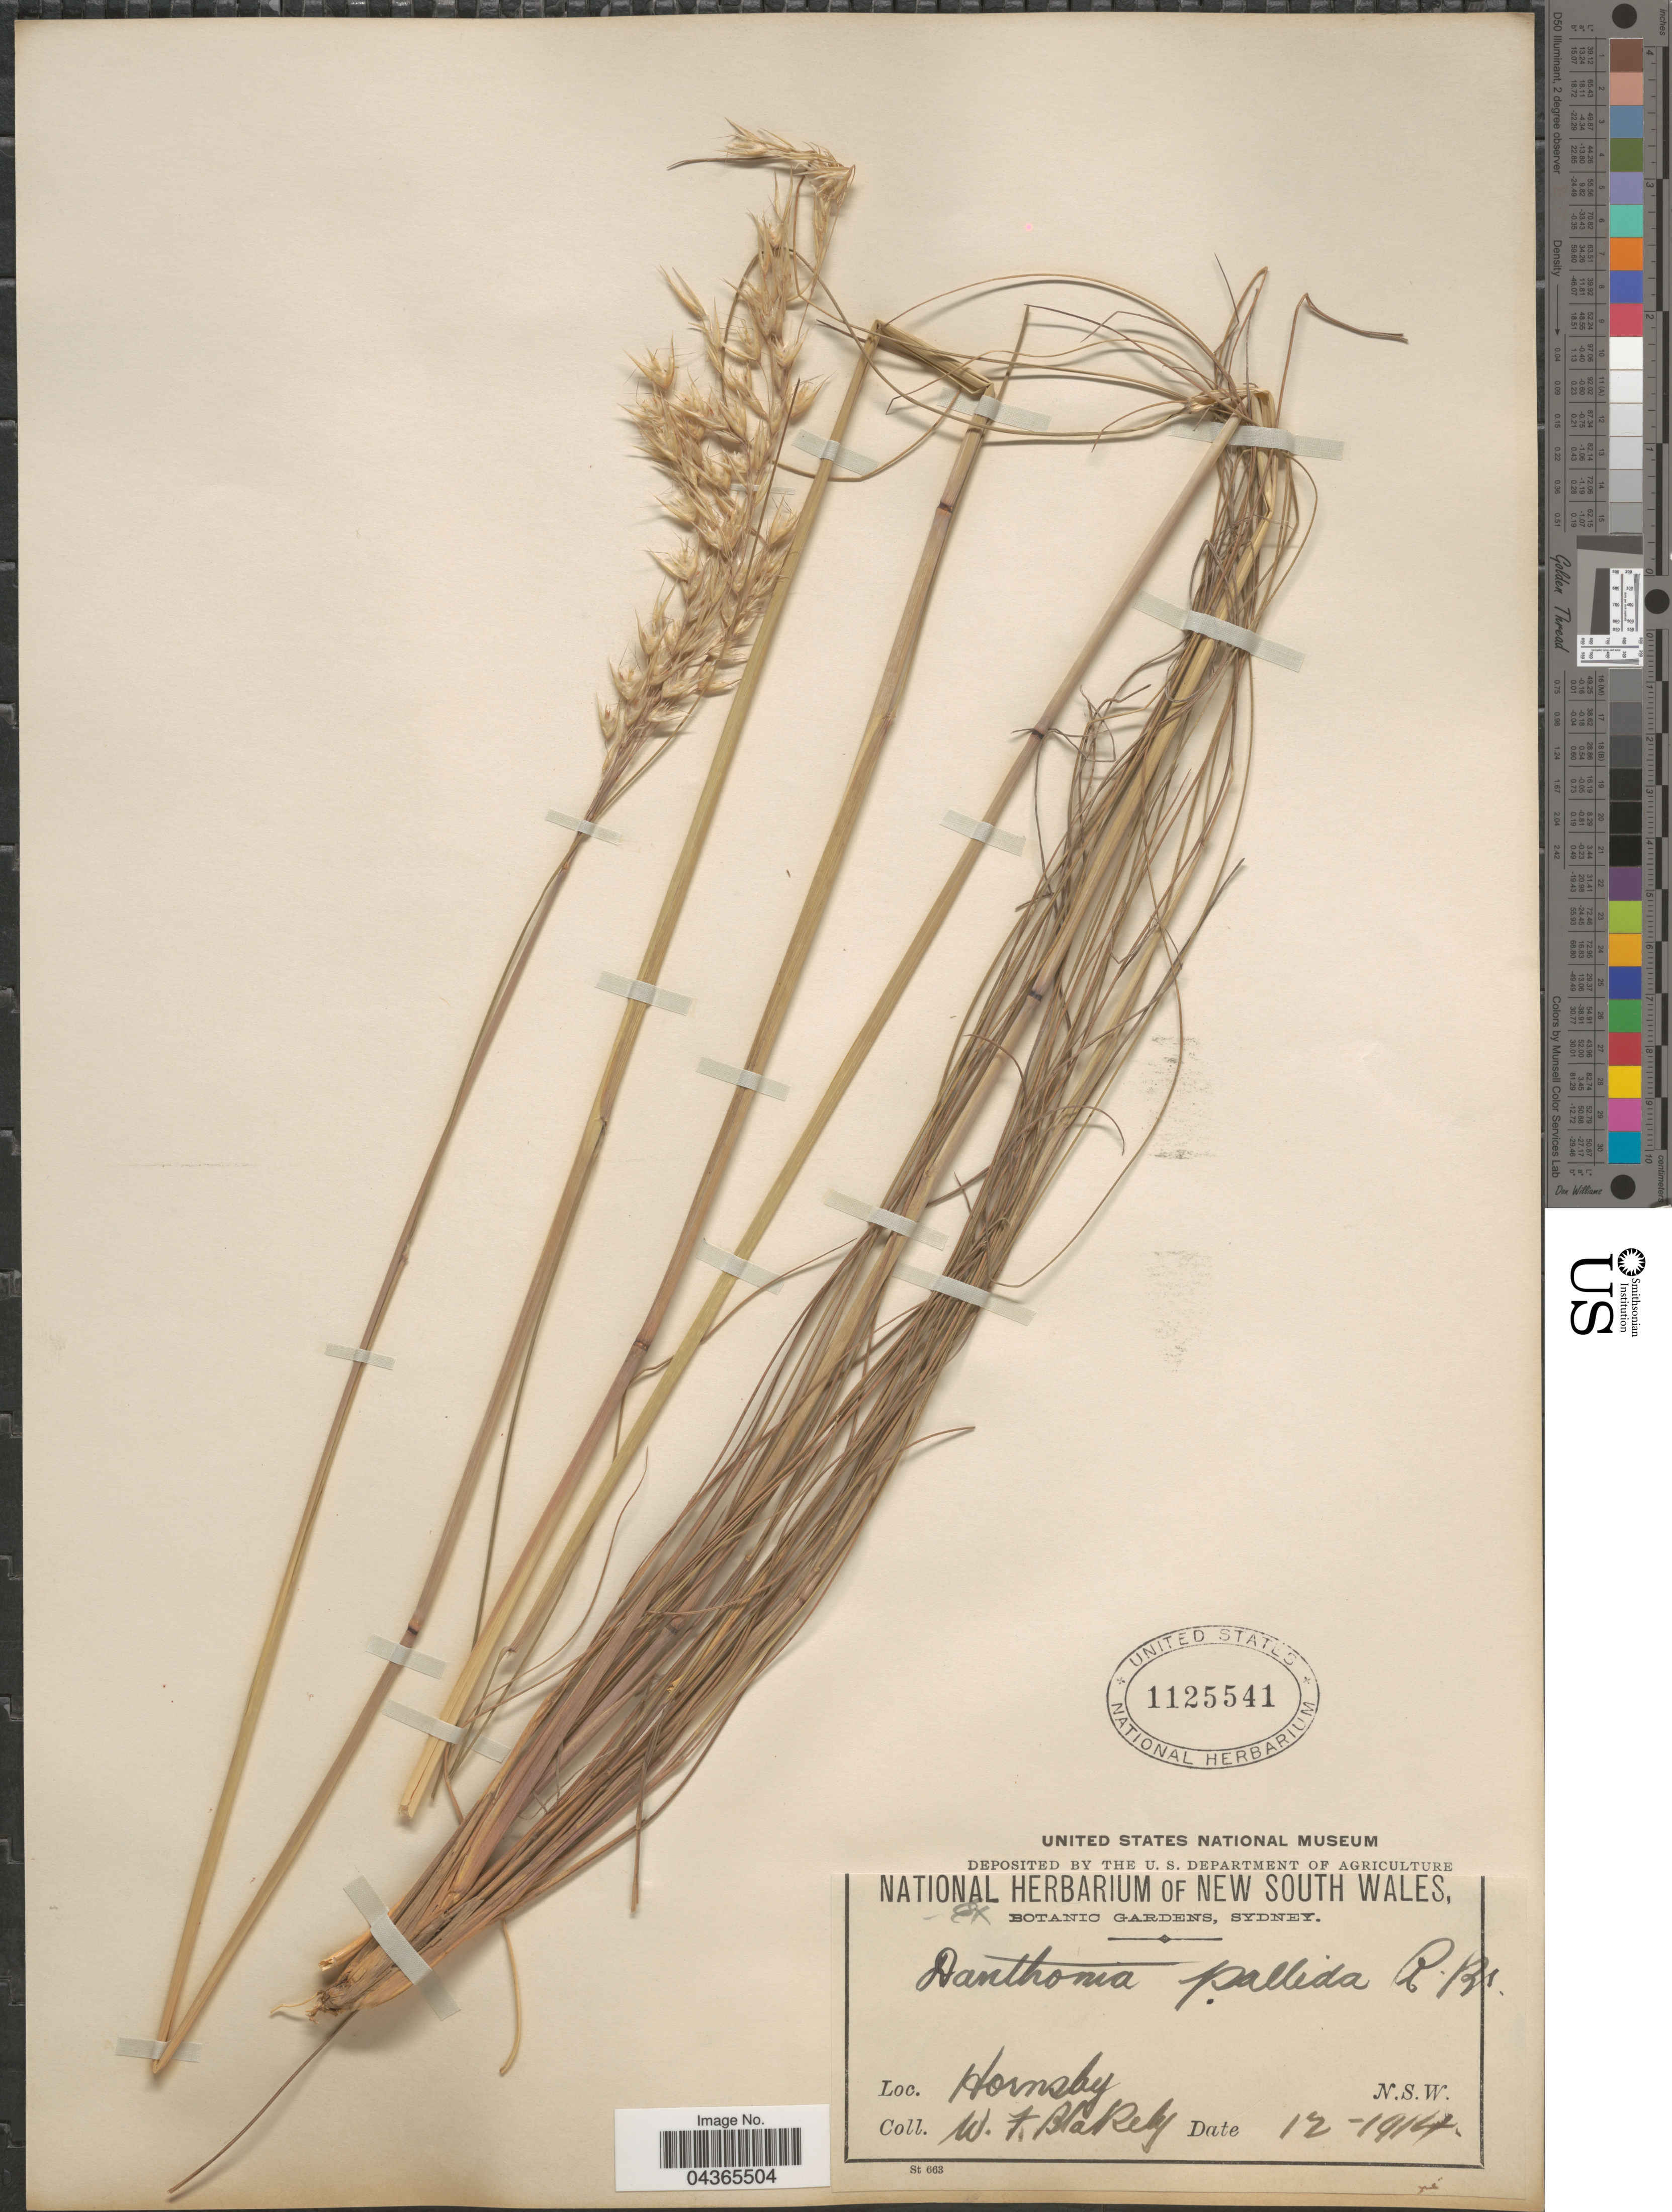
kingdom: Plantae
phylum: Tracheophyta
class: Liliopsida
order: Poales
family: Poaceae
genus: Rytidosperma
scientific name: Rytidosperma pallidum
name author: (R. Br.) A.M. Humphreys & H.P. Linder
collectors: W. Blakely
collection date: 1914-12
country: Australia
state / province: New South Wales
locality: Hornsby.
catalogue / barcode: US 1125541